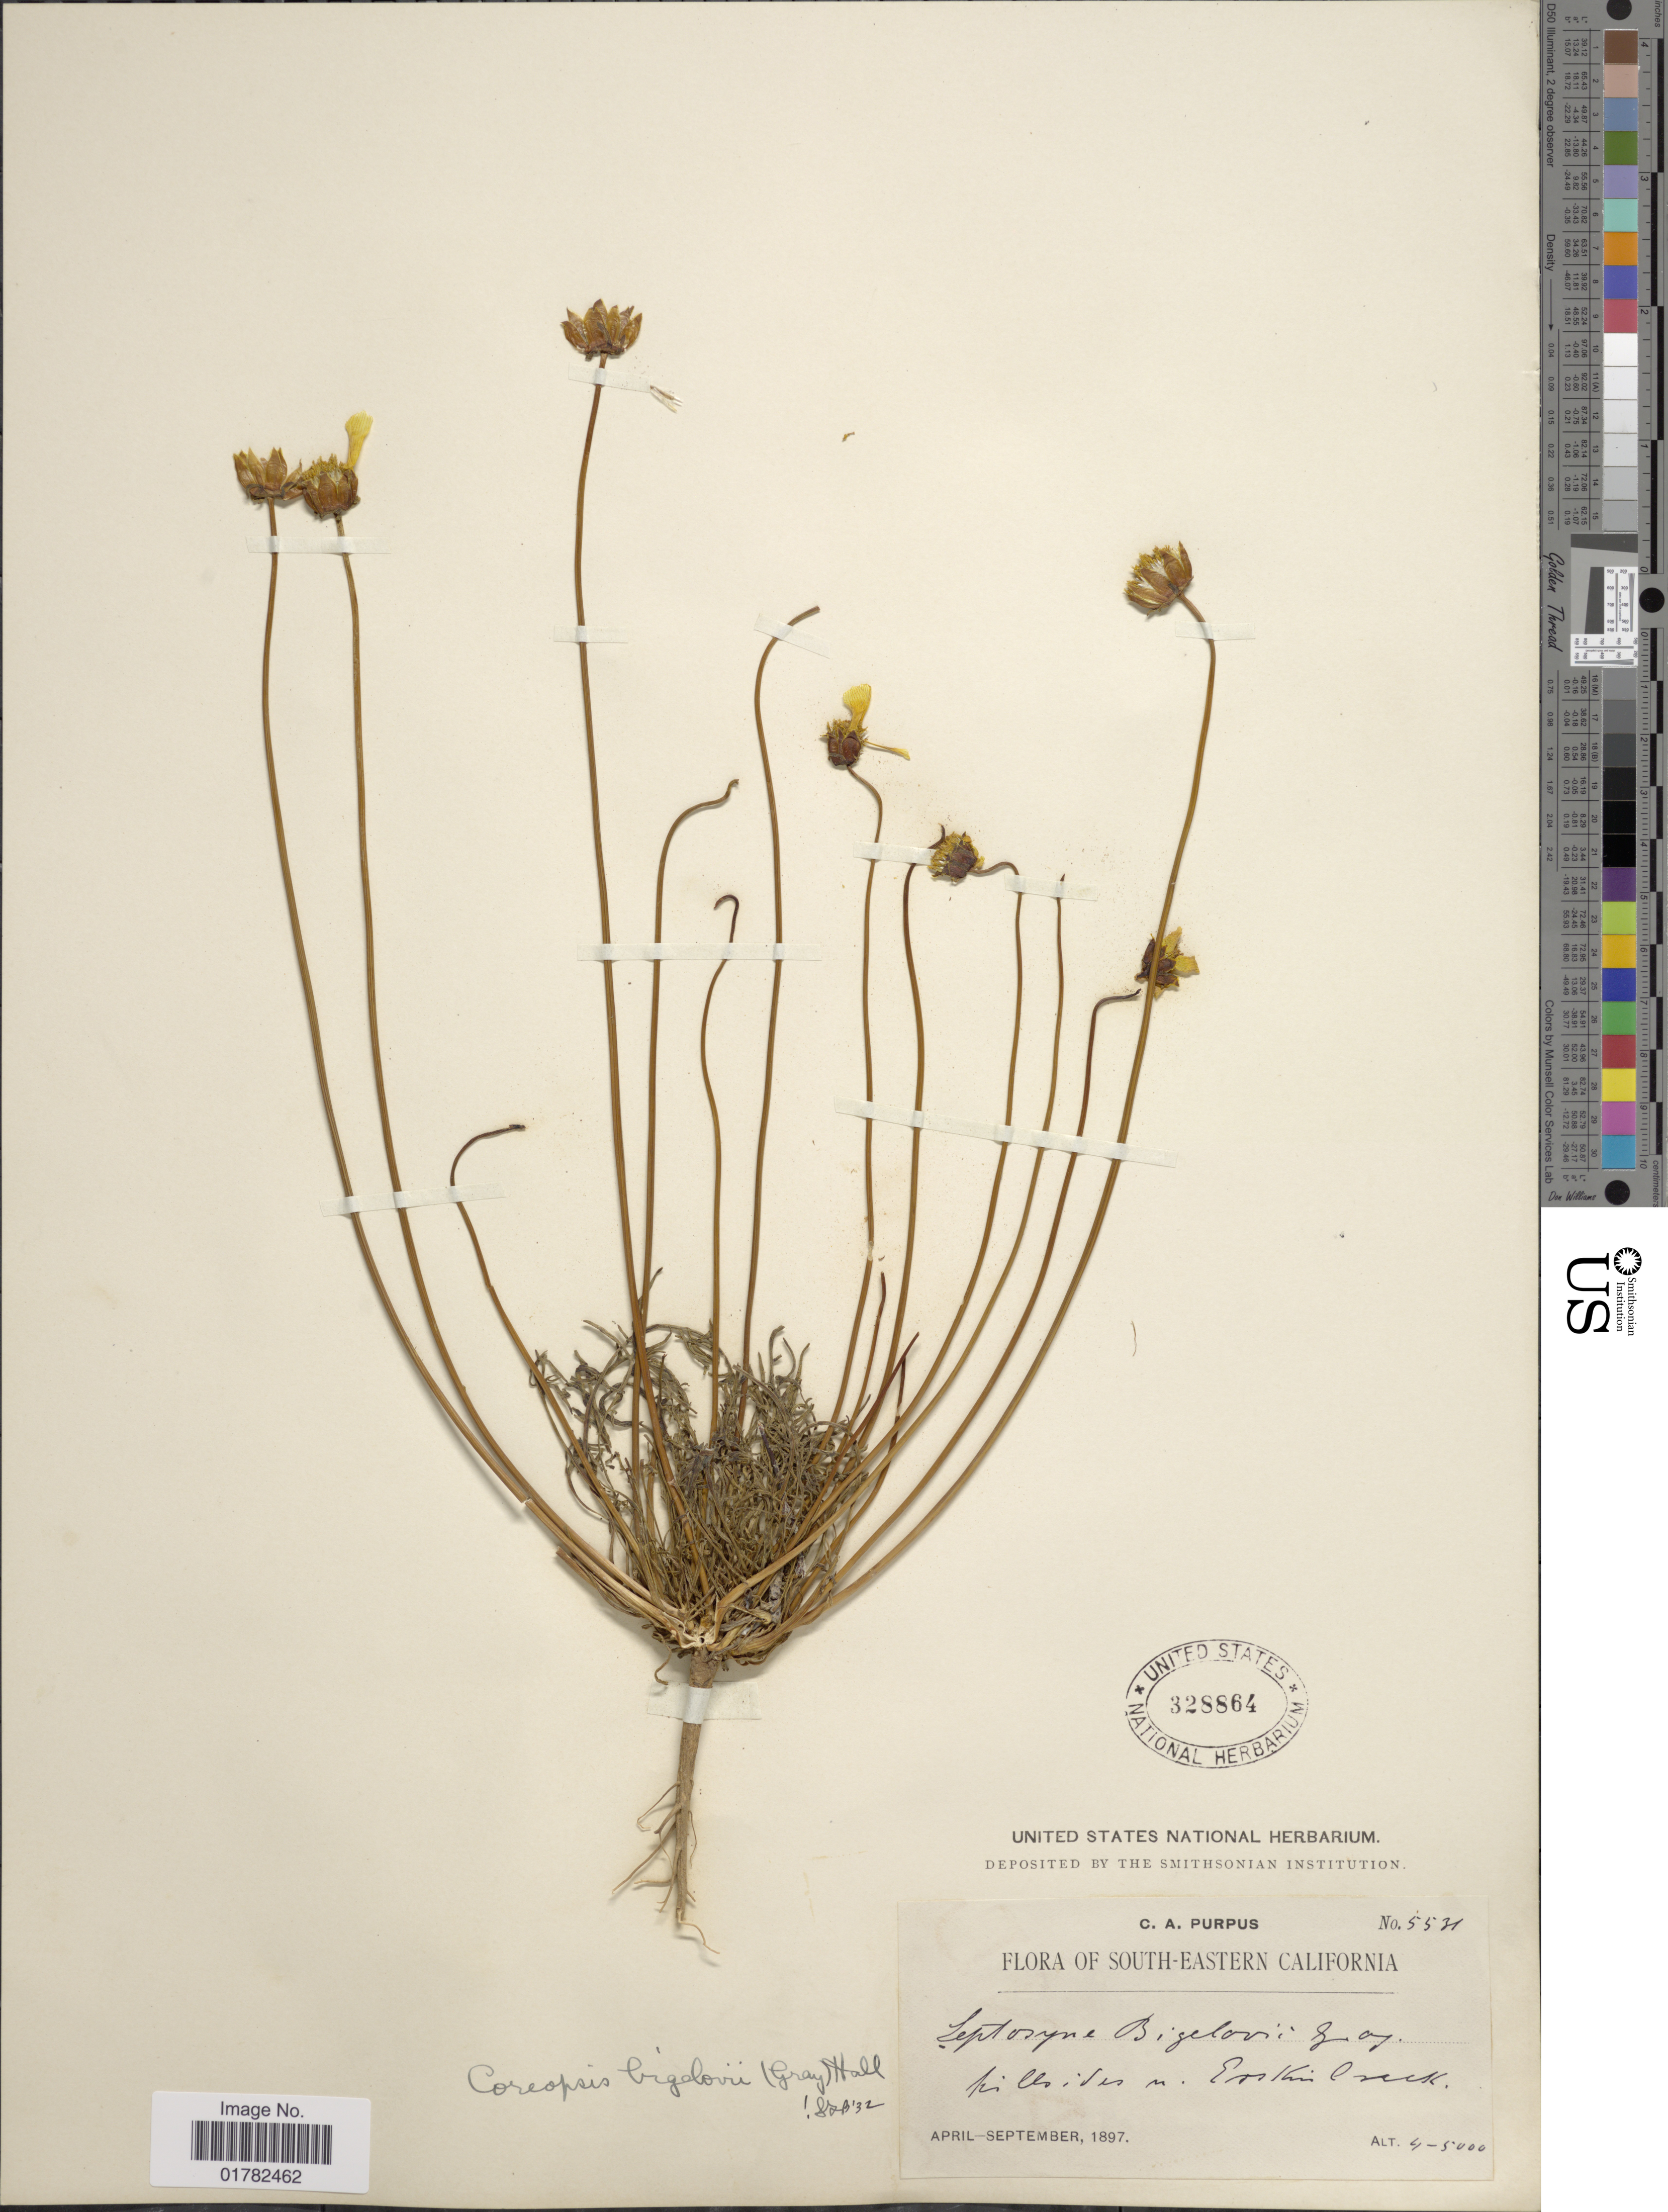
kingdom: Plantae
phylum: Tracheophyta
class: Magnoliopsida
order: Asterales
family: Asteraceae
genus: Coreopsis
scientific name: Coreopsis bigelovii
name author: (A. Gray) Voss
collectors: C. A. Purpus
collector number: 5531*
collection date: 1897-04/1897-09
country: United States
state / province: California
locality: South-Eastern California, hillsides in Erskine Creek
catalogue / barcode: US 328864